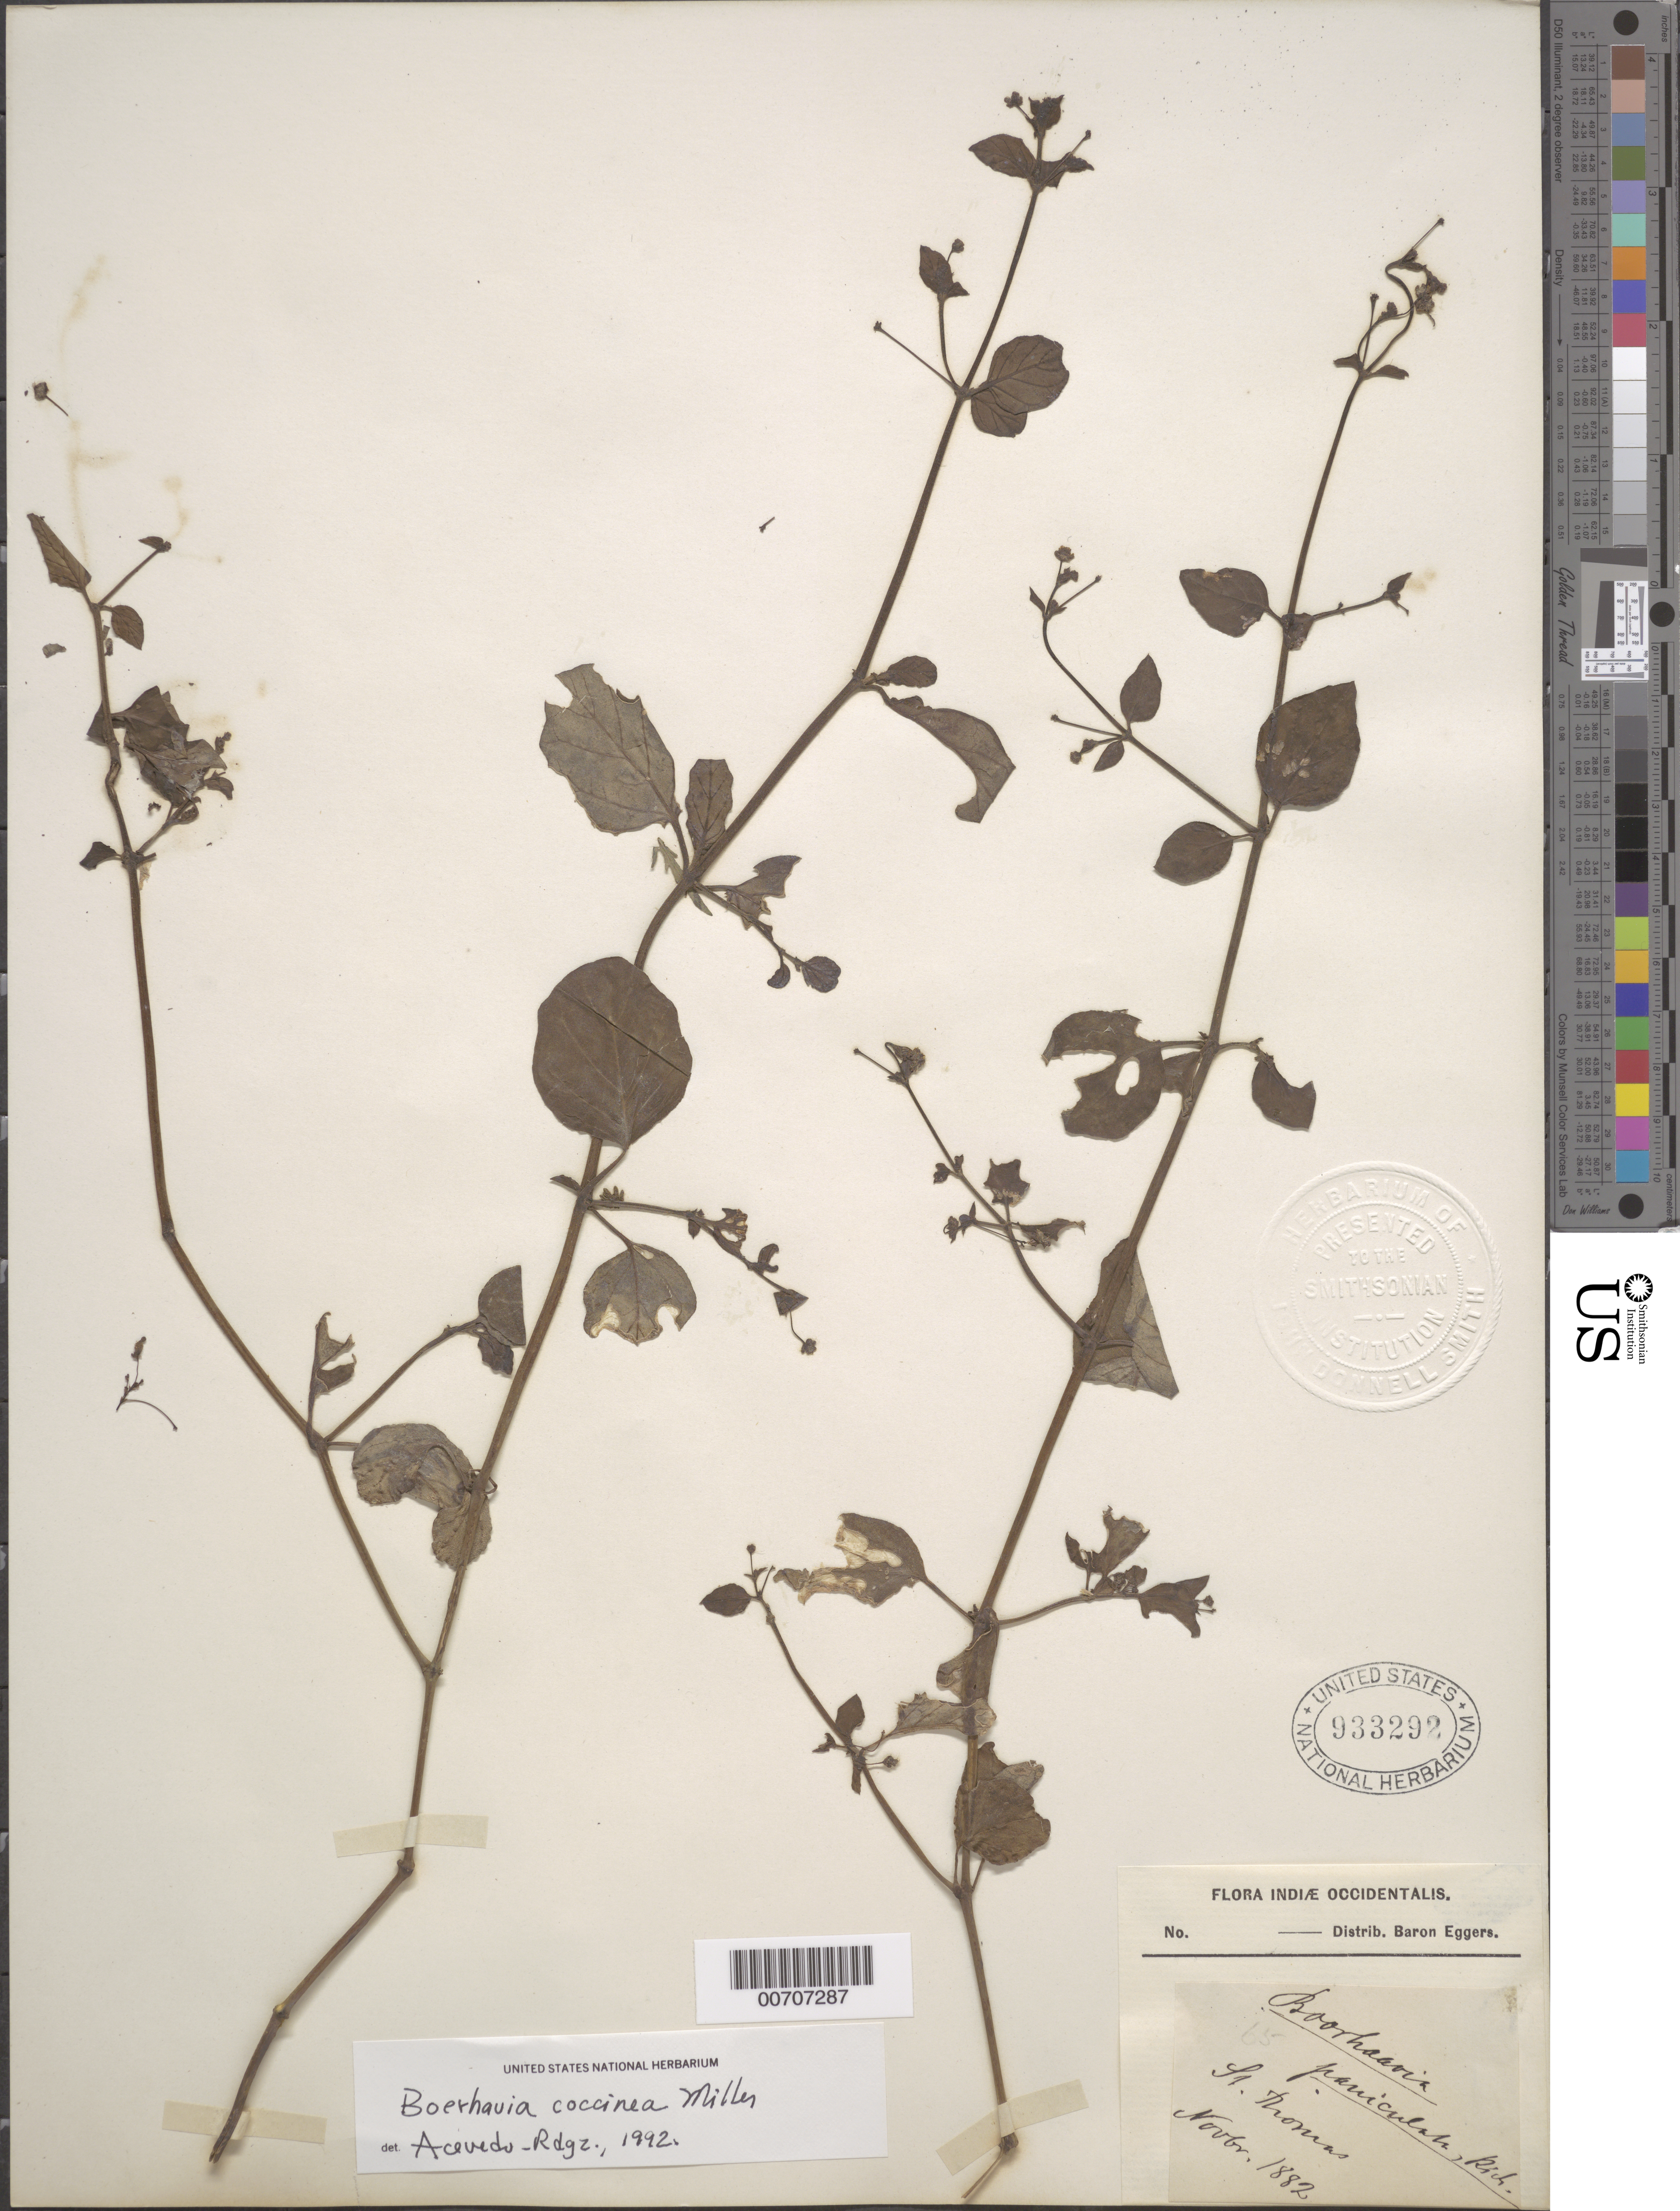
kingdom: Plantae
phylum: Tracheophyta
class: Magnoliopsida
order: Caryophyllales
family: Nyctaginaceae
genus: Boerhavia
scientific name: Boerhavia coccinea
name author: Mill.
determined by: Acevedo-Rodríguez, P., (BOT), Smithsonian Institution - National Museum of Natural History (UNITED STATES)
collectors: H. F. A. von Eggers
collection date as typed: Nov 1882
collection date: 1882-11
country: U.S. Virgin Islands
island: St. Thomas Island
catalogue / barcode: US 933292